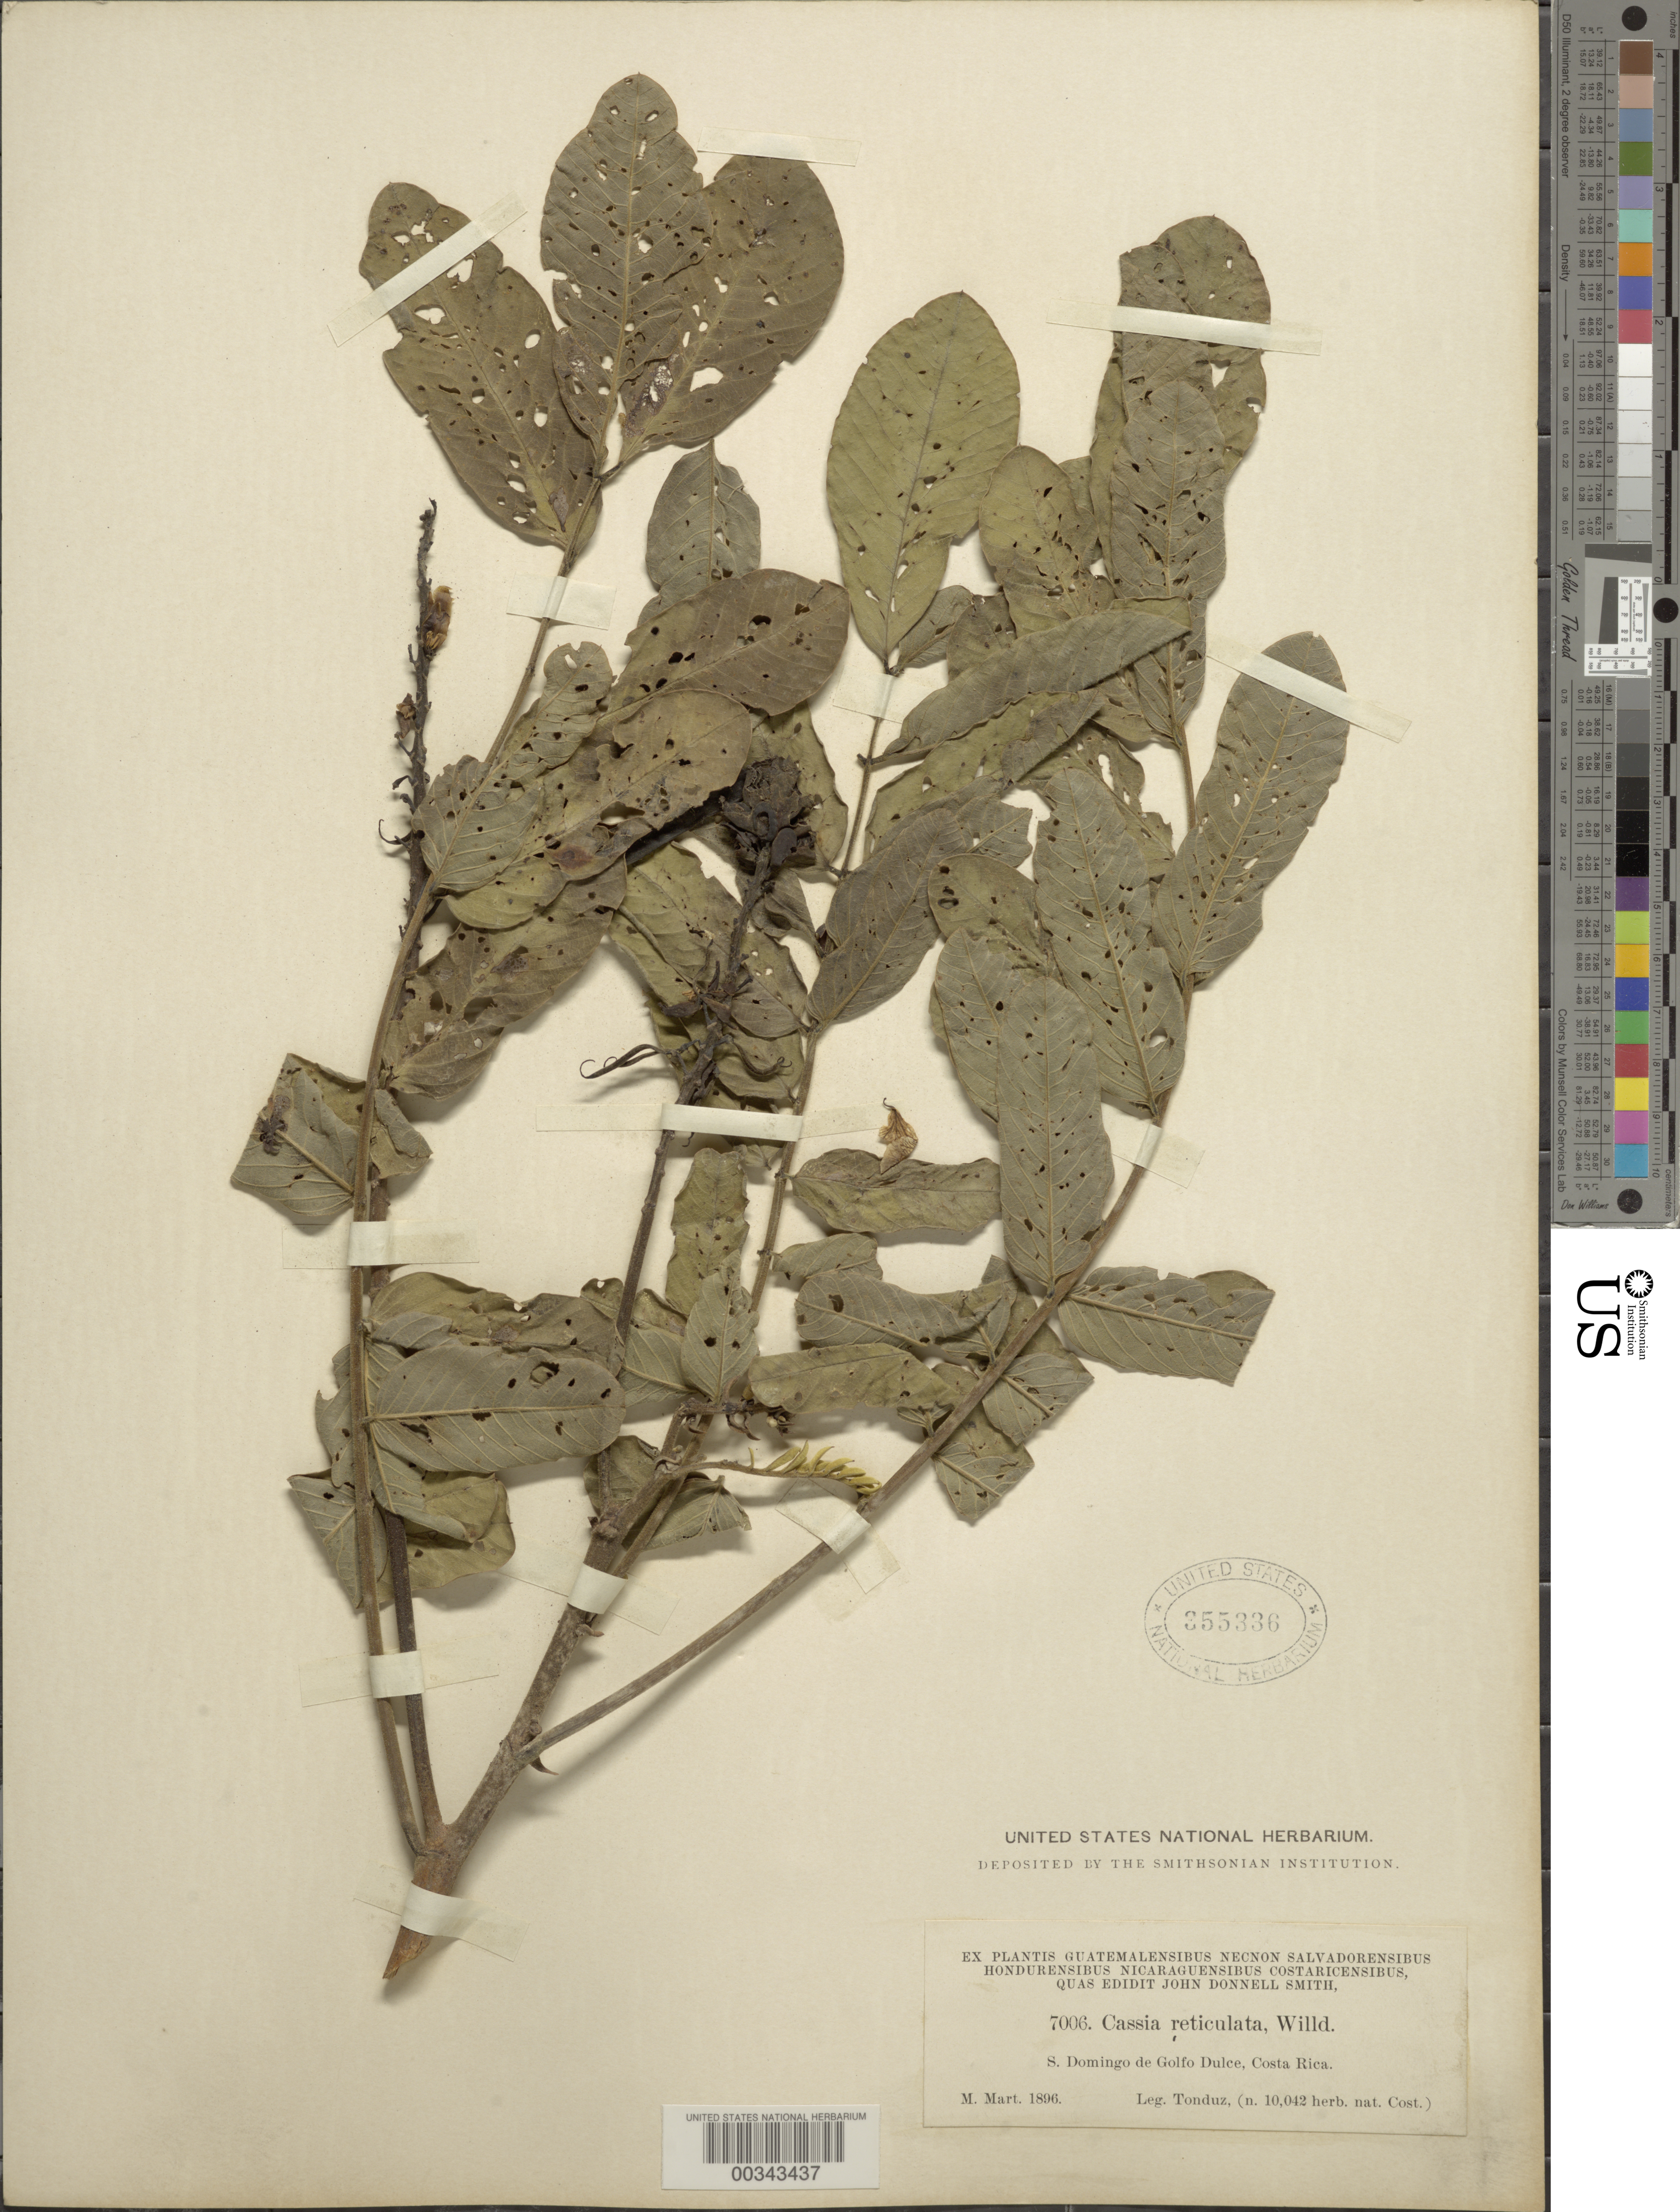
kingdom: Plantae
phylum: Tracheophyta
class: Magnoliopsida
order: Fabales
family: Fabaceae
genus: Senna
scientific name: Senna reticulata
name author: (Willd.) H.S. Irwin & Barneby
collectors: A. Tonduz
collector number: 7006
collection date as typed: Mar 1896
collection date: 1896-03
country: Costa Rica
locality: S. Domingo de Golfo Dulce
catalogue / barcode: US 355336